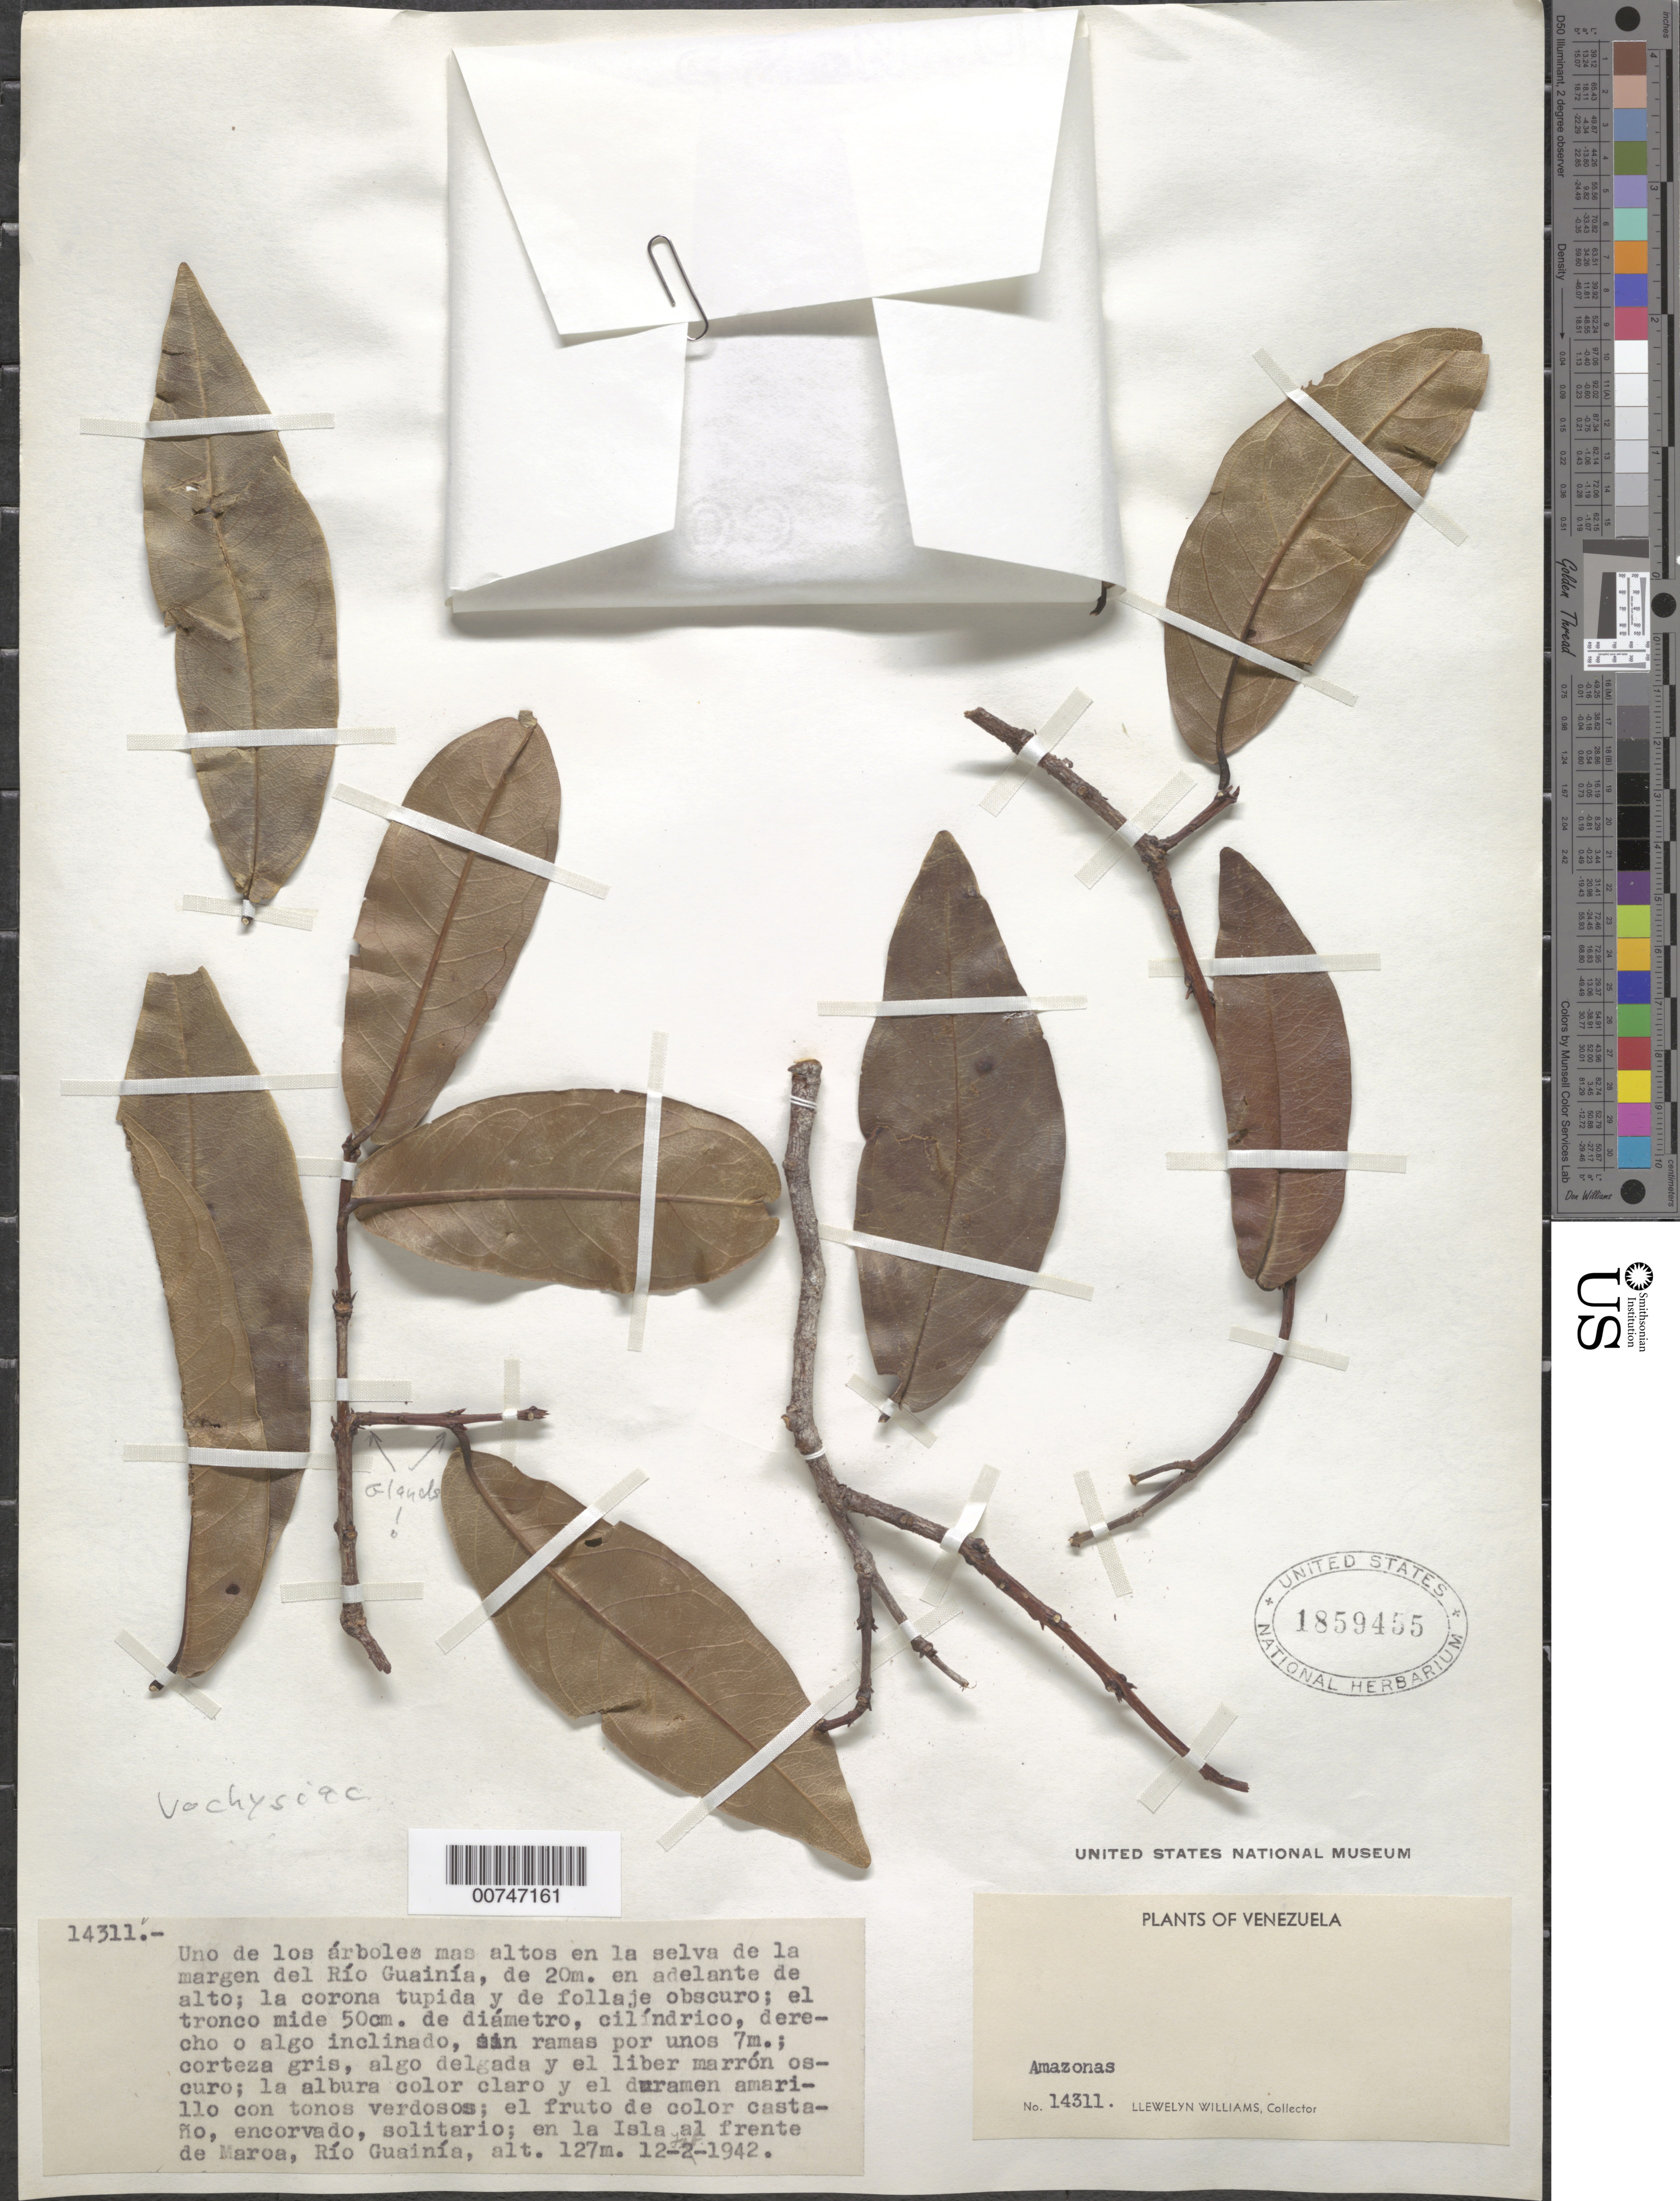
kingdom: Plantae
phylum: Tracheophyta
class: Magnoliopsida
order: Myrtales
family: Vochysiaceae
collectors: Ll. Williams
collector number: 14311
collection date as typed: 12-Feb-42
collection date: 1942-02-12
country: Venezuela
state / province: Amazonas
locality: Maroa, Río Guainía, isla al frente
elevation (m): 127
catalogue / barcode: US 1859455